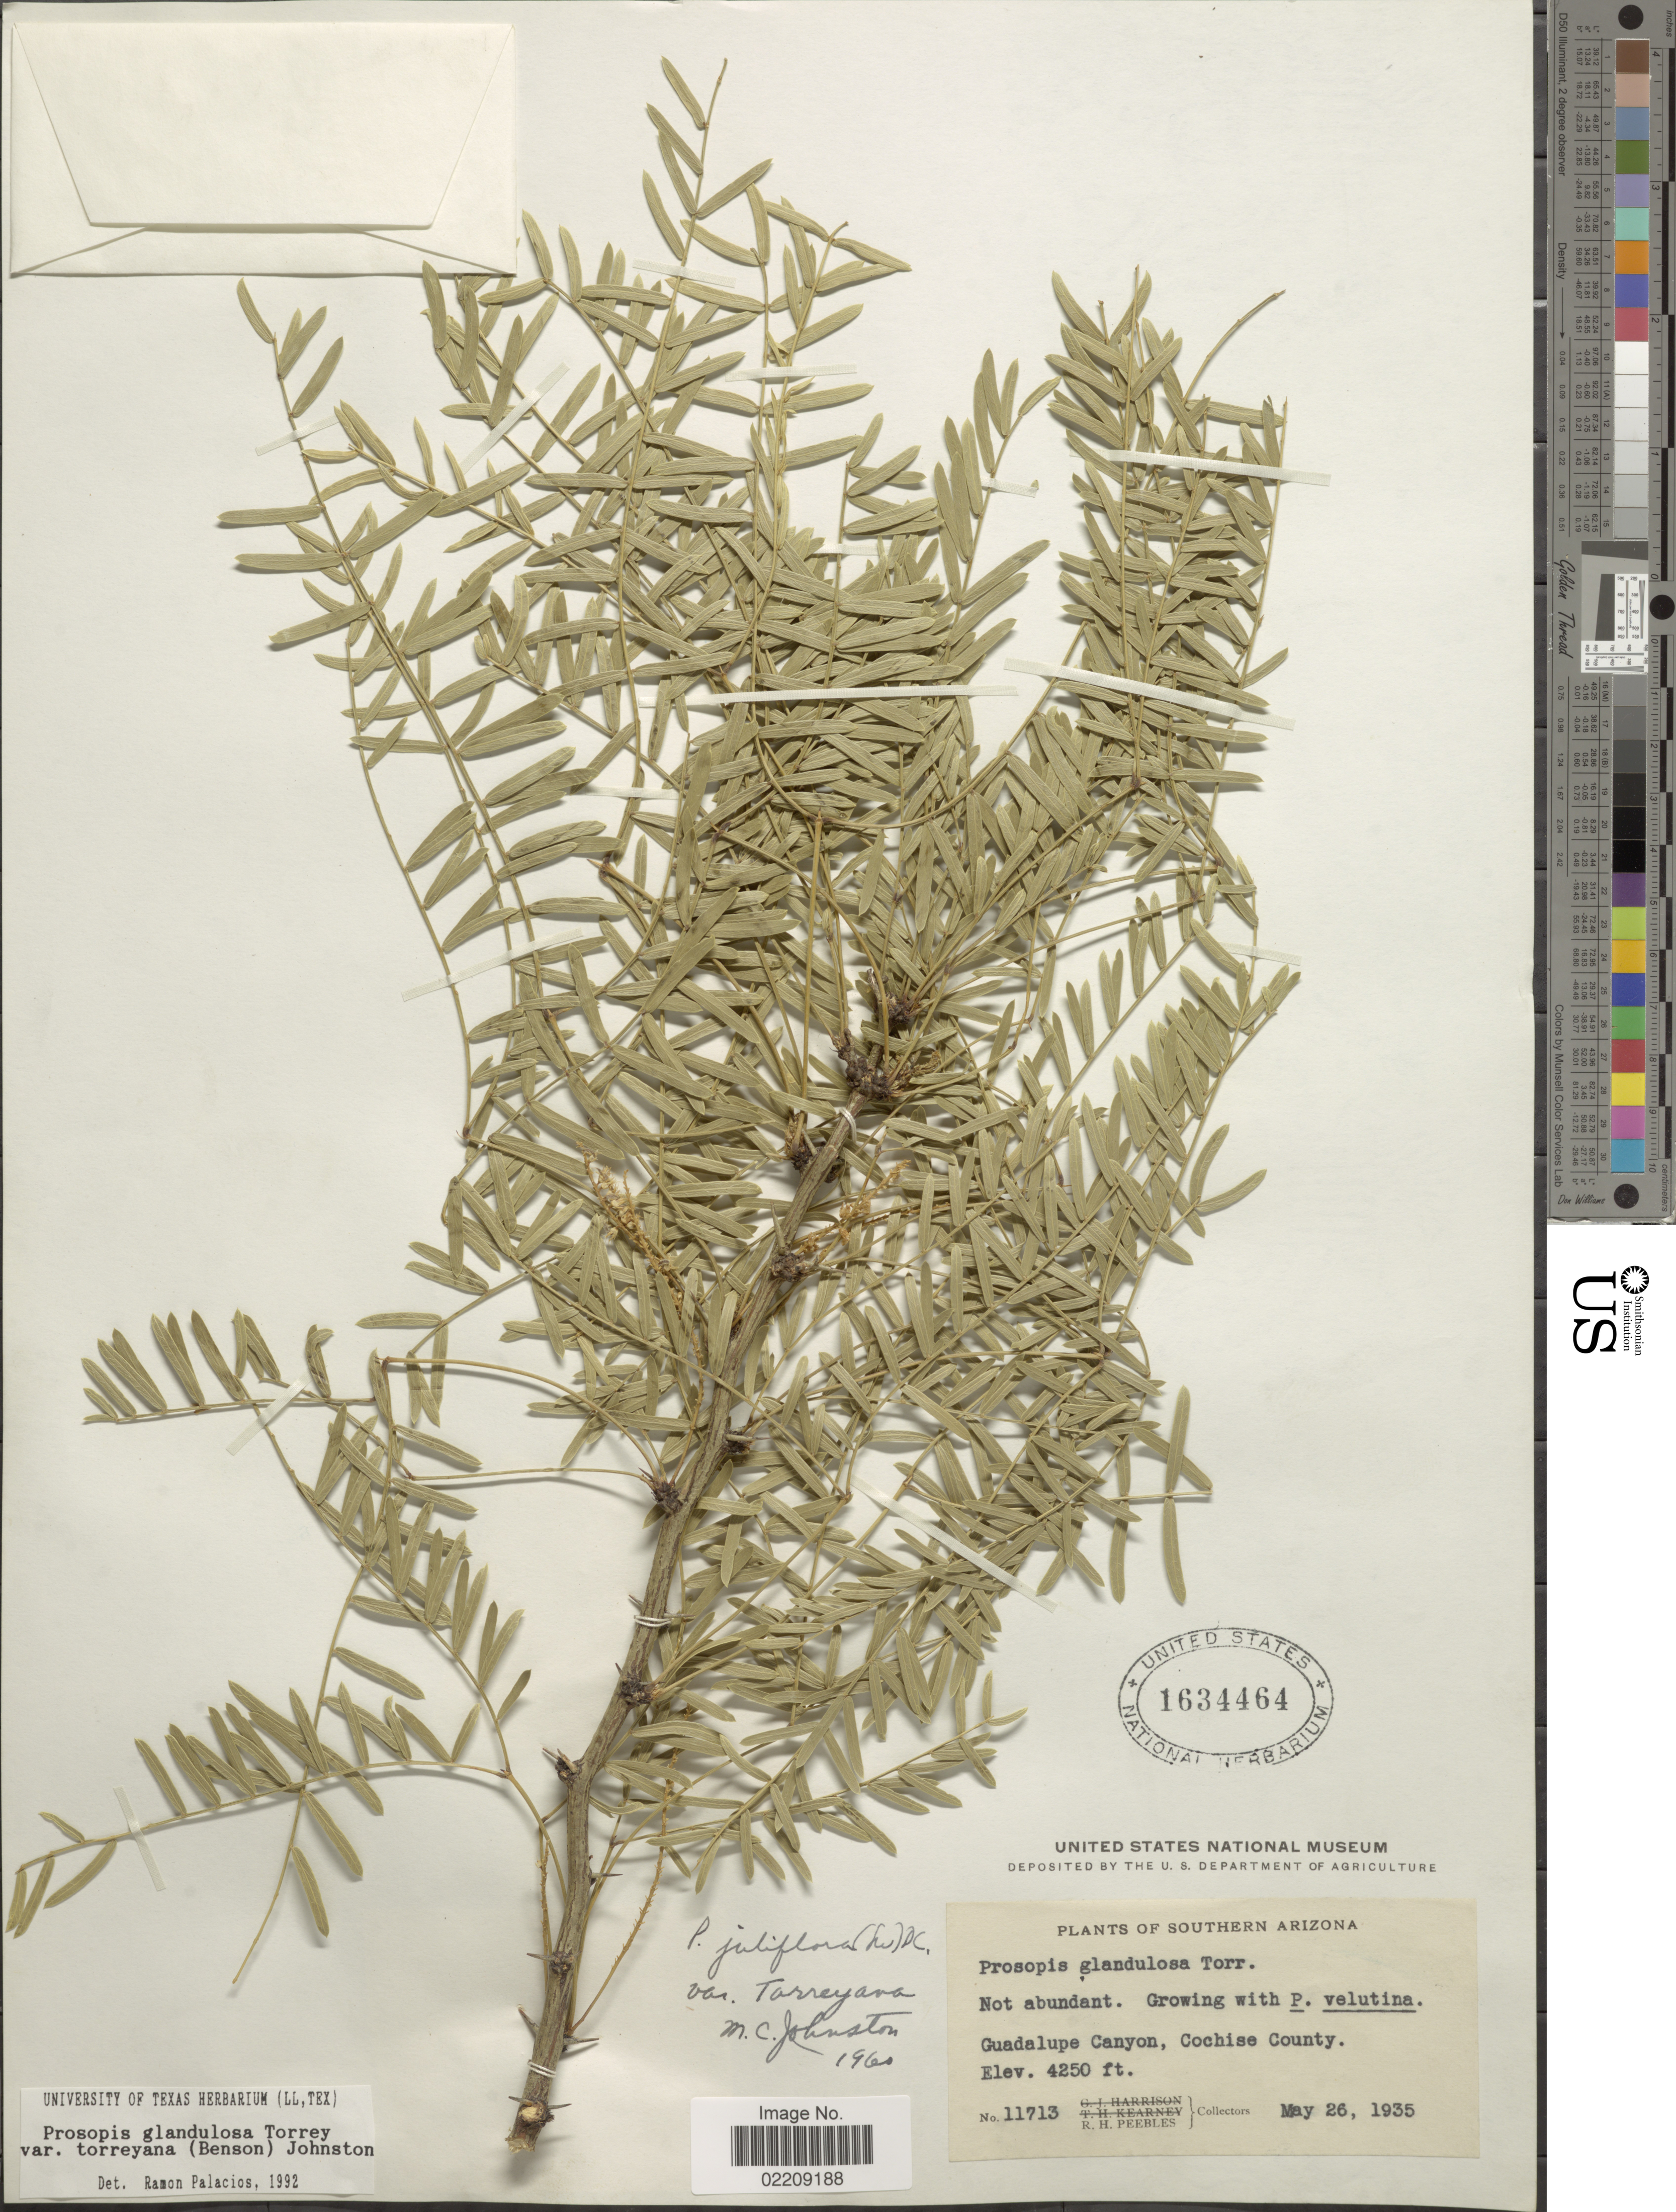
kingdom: Plantae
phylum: Tracheophyta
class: Magnoliopsida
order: Fabales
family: Fabaceae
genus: Neltuma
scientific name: Neltuma glandulosa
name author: (Torr.) Britton & Rose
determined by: Strong, Mark T., (BOT), Smithsonian Institution - National Museum of Natural History (UNITED STATES)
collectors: R. H. Peebles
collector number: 11713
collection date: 1935-05-26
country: United States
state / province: Arizona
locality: Southern Arizona, Guadalupe Canyon, Cochise County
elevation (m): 1295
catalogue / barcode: US 1634464